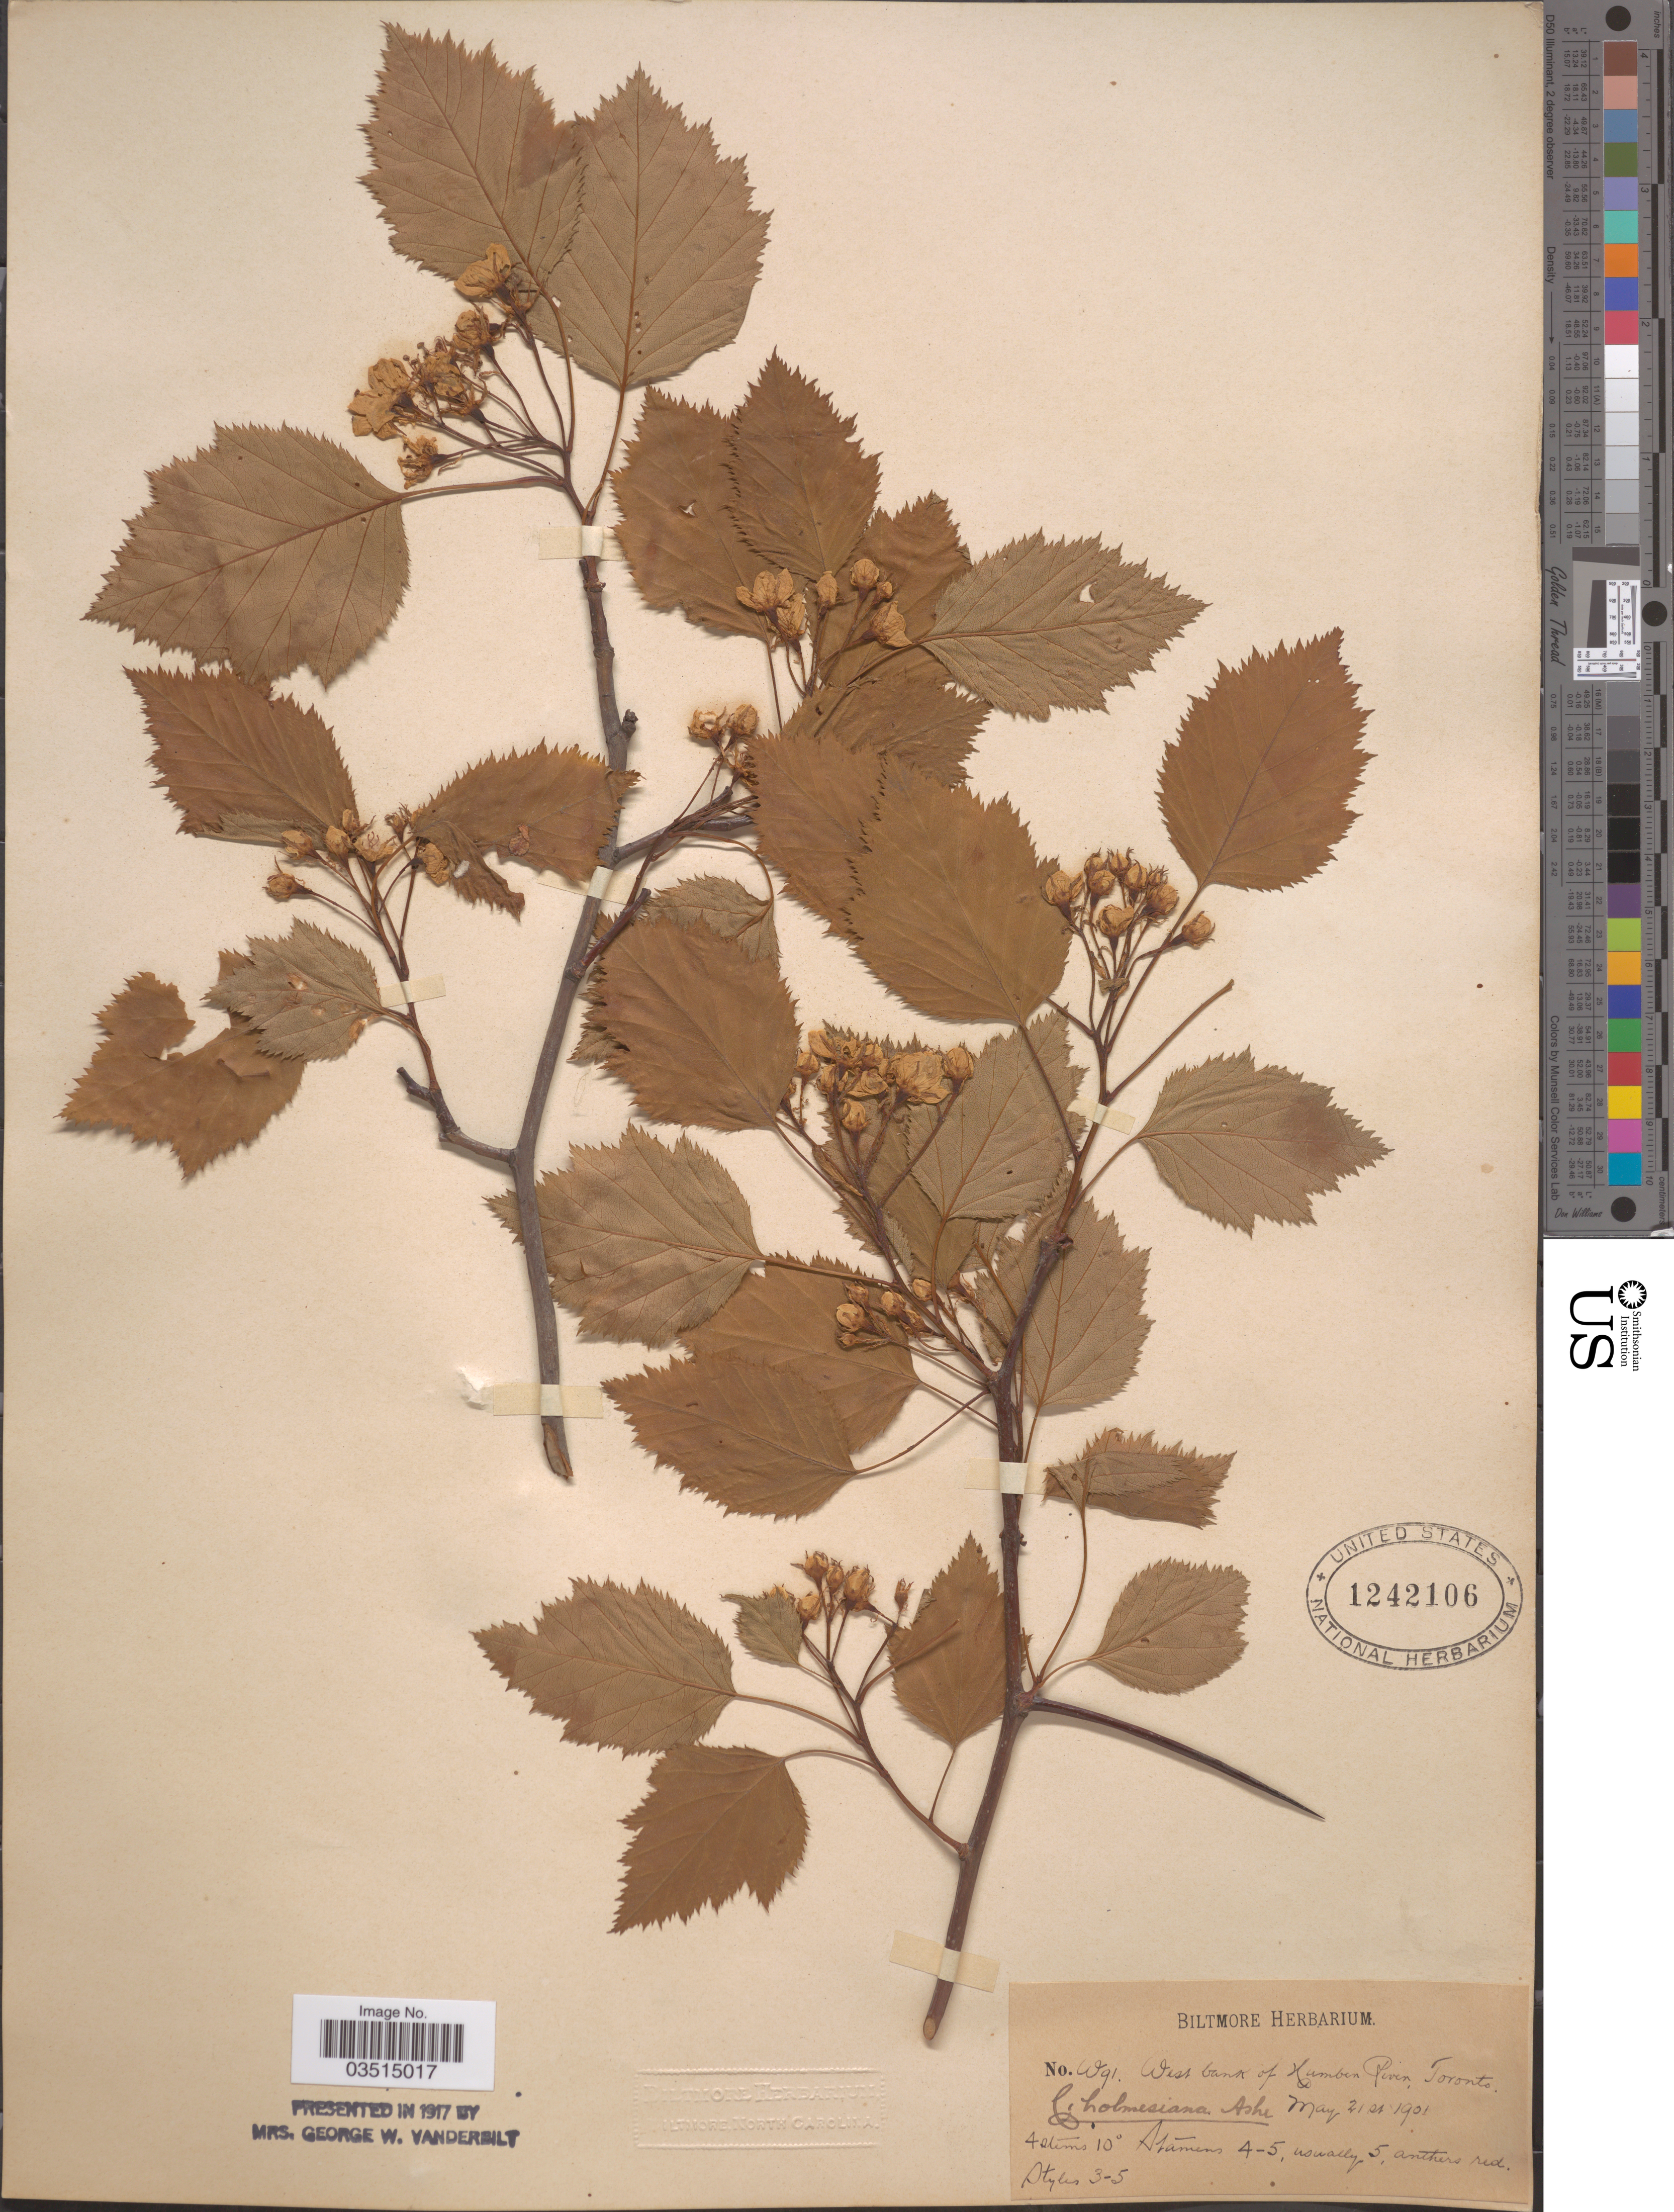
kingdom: Plantae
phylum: Tracheophyta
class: Magnoliopsida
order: Rosales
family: Rosaceae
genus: Crataegus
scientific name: Crataegus holmesiana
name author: Ashe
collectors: ex herb. Biltmore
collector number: W91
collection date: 1901-05-21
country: Canada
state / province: Ontario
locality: West bank of Humber River, Toronto.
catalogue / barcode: US 1242106